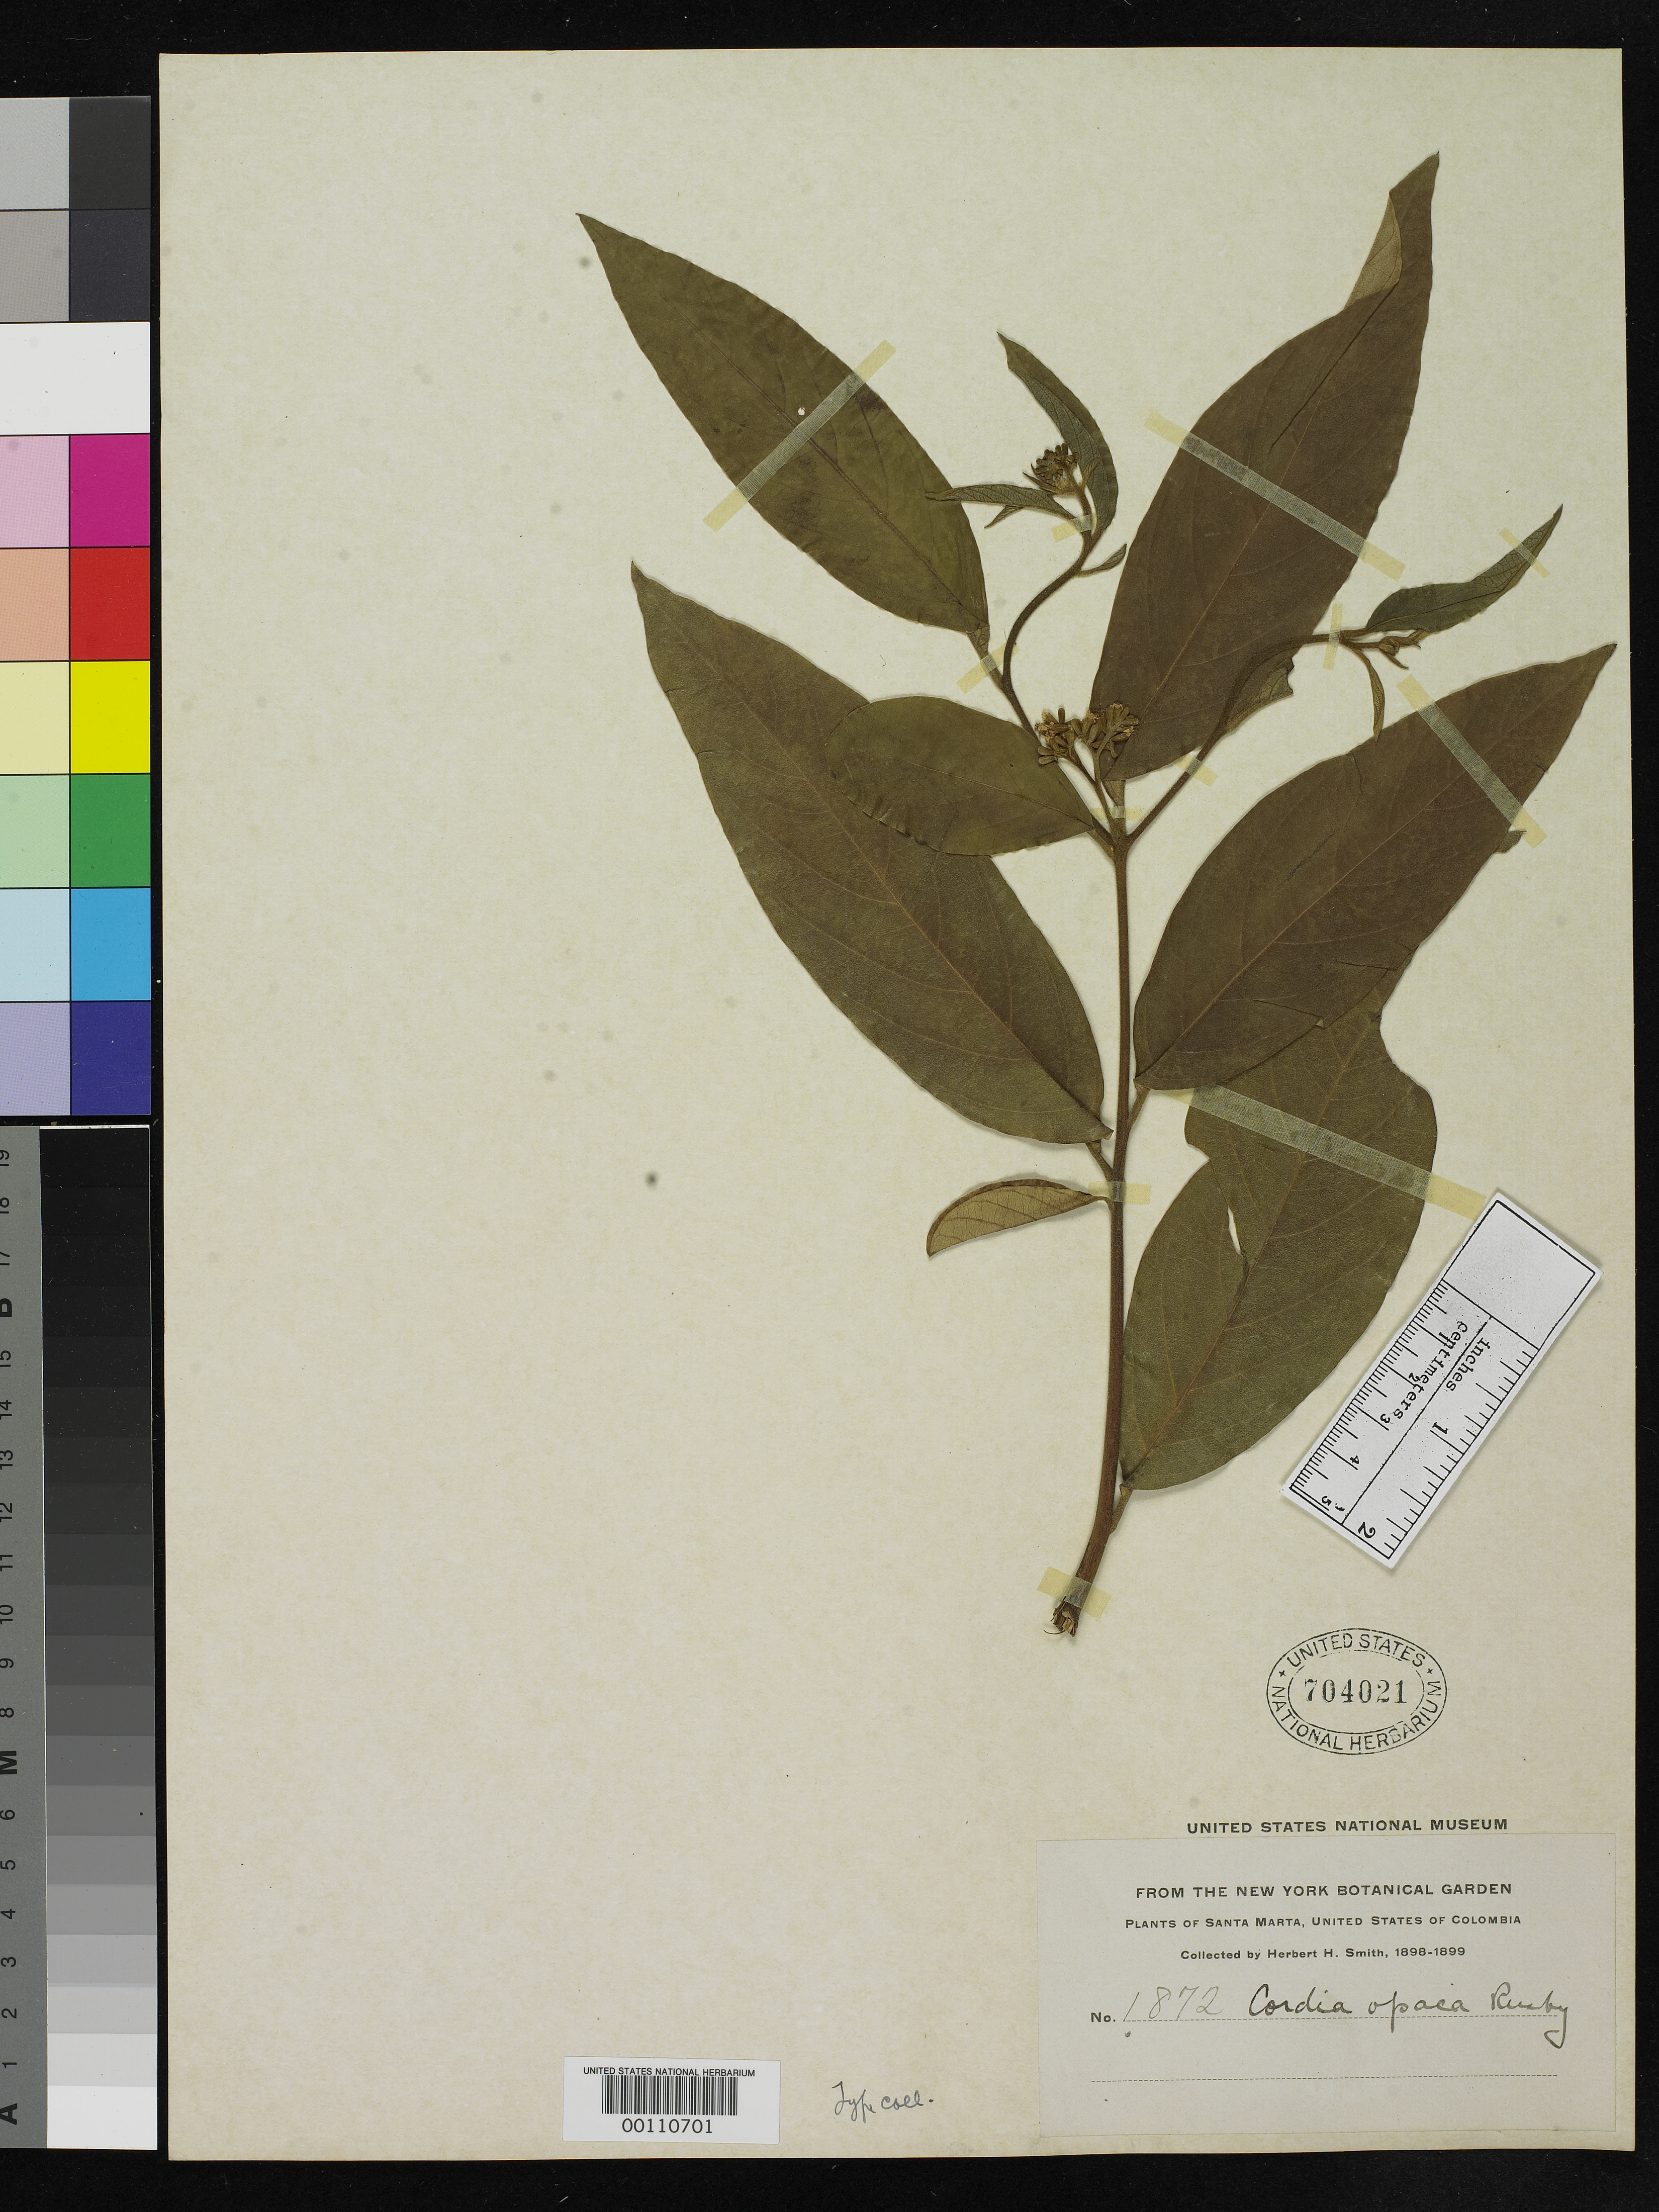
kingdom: Plantae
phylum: Tracheophyta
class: Magnoliopsida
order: Boraginales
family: Cordiaceae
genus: Cordia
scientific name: Cordia opaca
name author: Rusby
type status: Isotype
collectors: Herbert H. Smith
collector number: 1872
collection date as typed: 25 Feb 1899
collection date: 1899-02-25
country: Colombia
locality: Valparaiso.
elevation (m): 1372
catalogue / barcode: US 704021